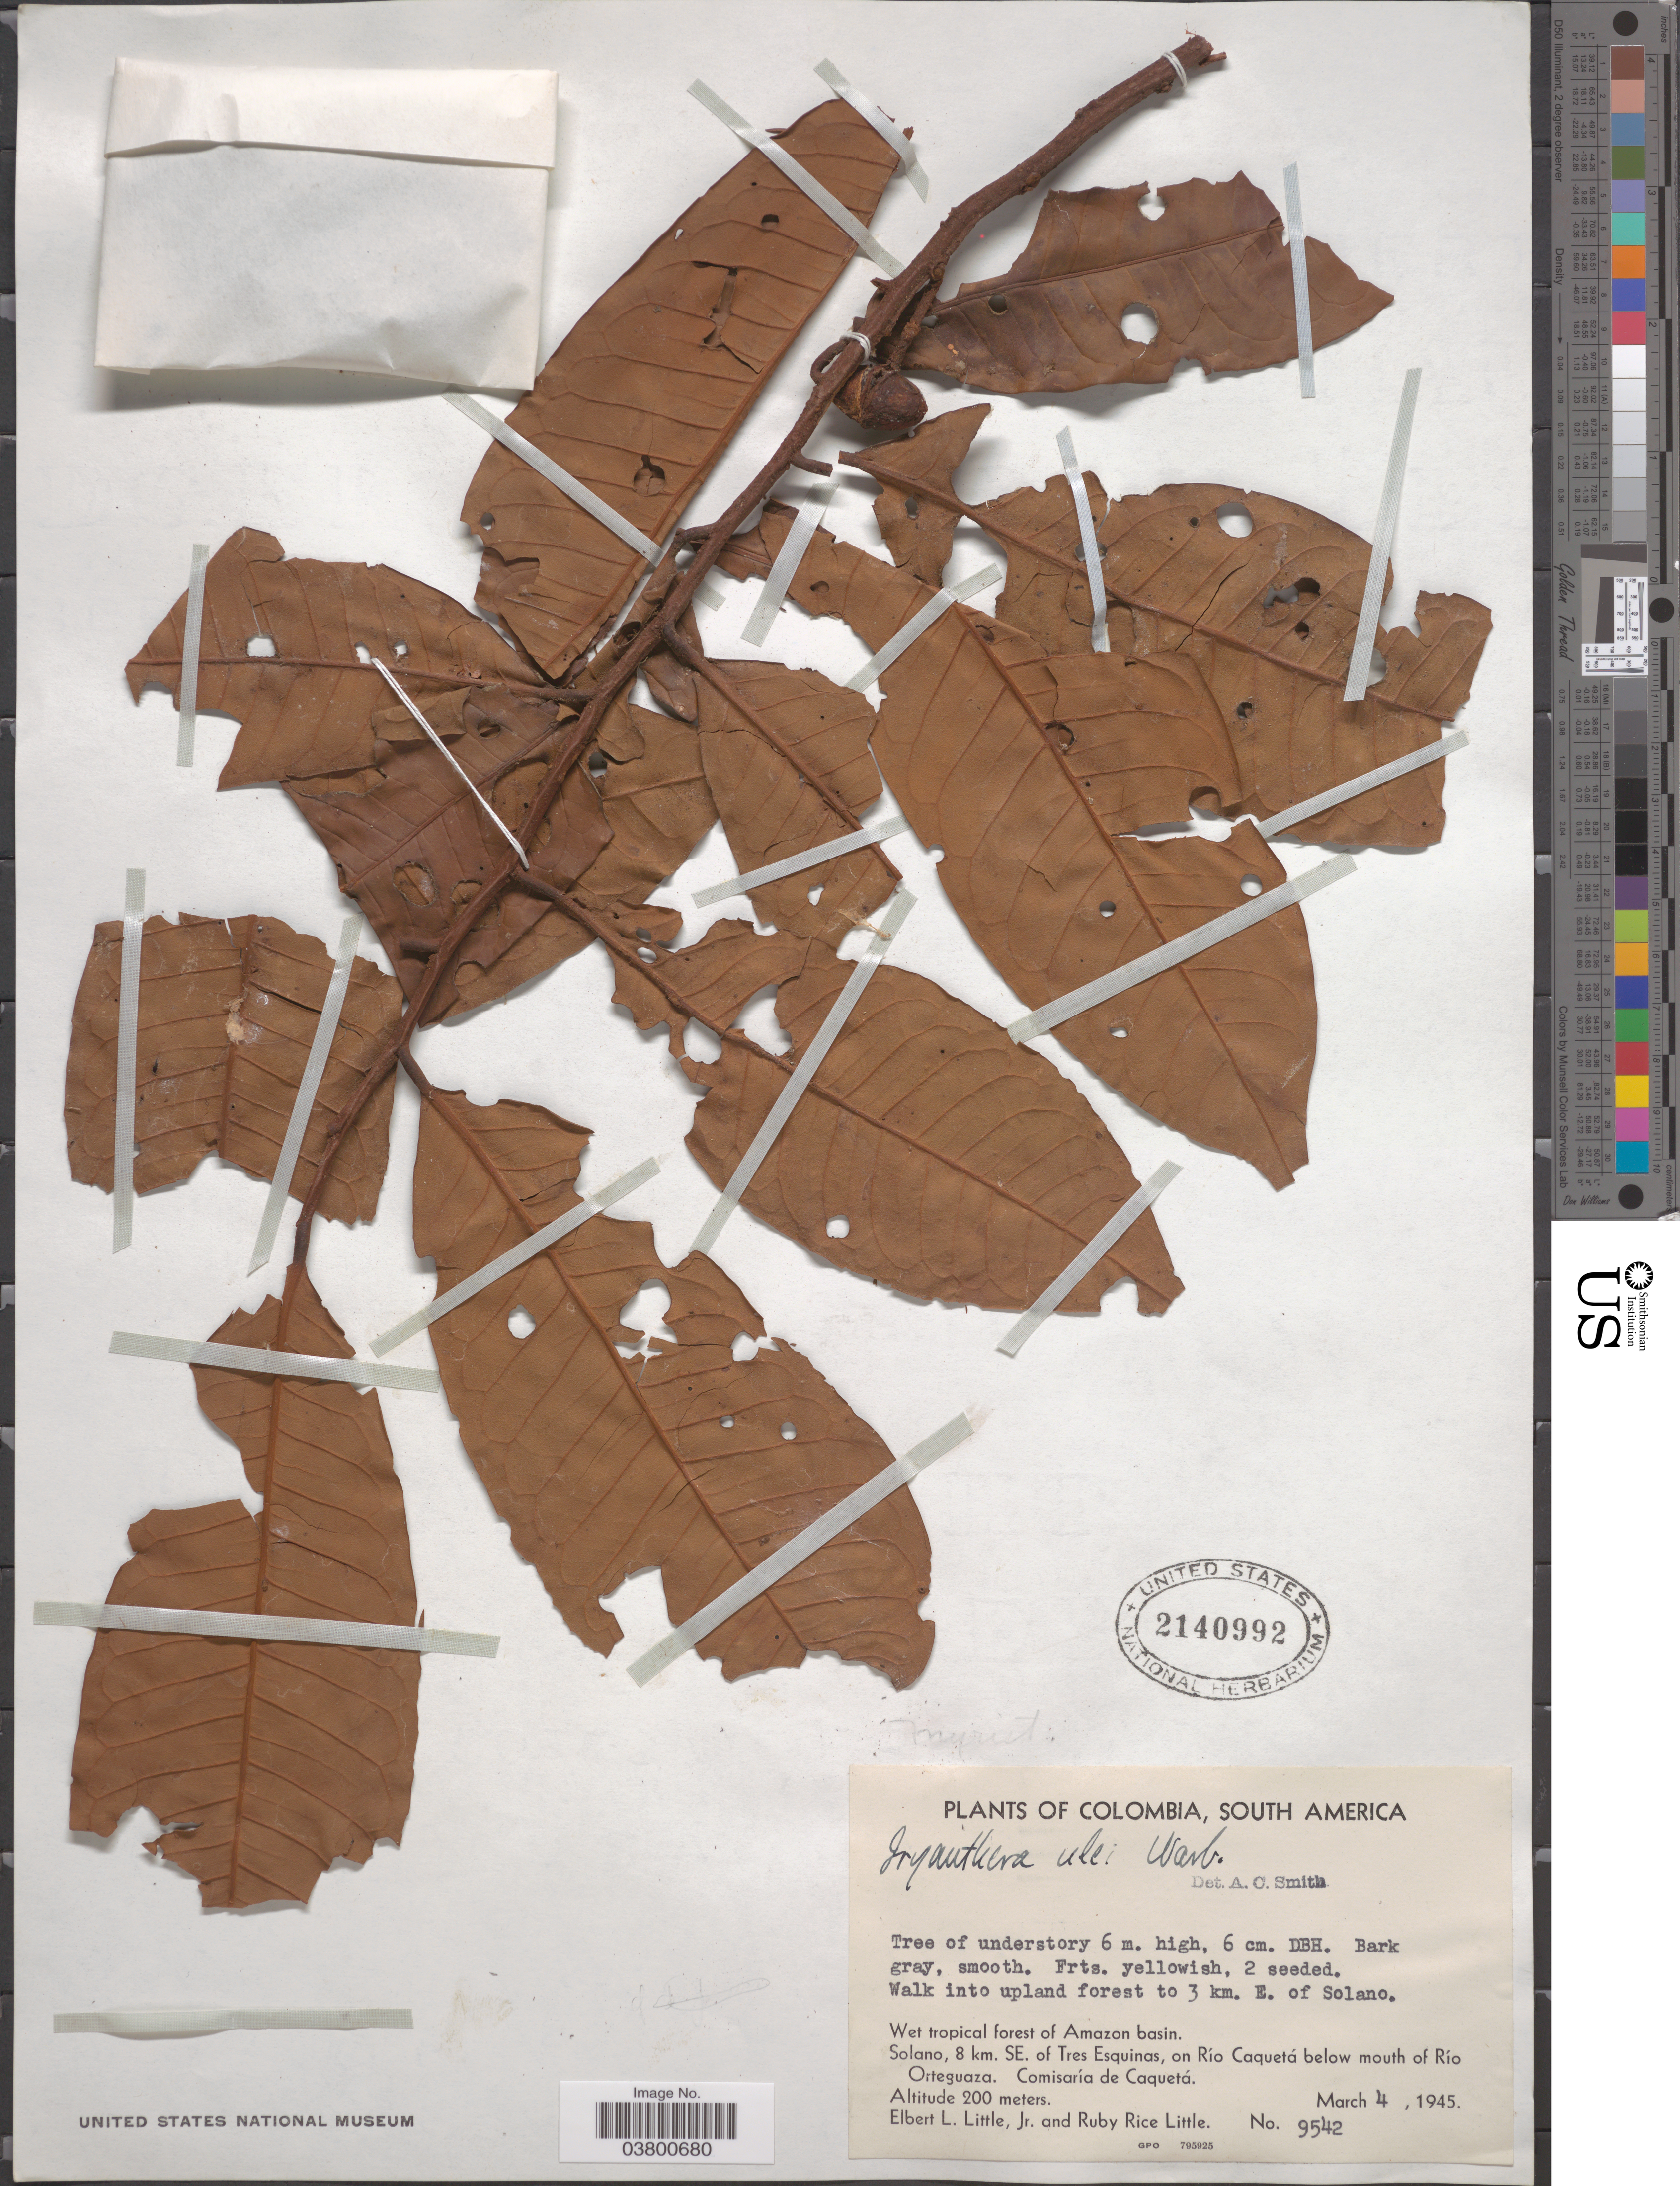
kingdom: Plantae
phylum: Tracheophyta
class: Magnoliopsida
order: Magnoliales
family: Myristicaceae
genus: Iryanthera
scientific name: Iryanthera ulei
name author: Warb.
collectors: E. L. Little & R. R. Little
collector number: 9542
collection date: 1945-03-04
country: Colombia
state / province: Caquetá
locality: Walk into upland forest to 3 km. E. of Solano. Wet tropical forest of Amazon basin. Solano, 8 km. SE. of Tres Esquinas, on Río Caquetá below mouth of Río Orteguaza. Comisaría de Caquetá.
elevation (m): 200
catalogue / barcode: US 2140992